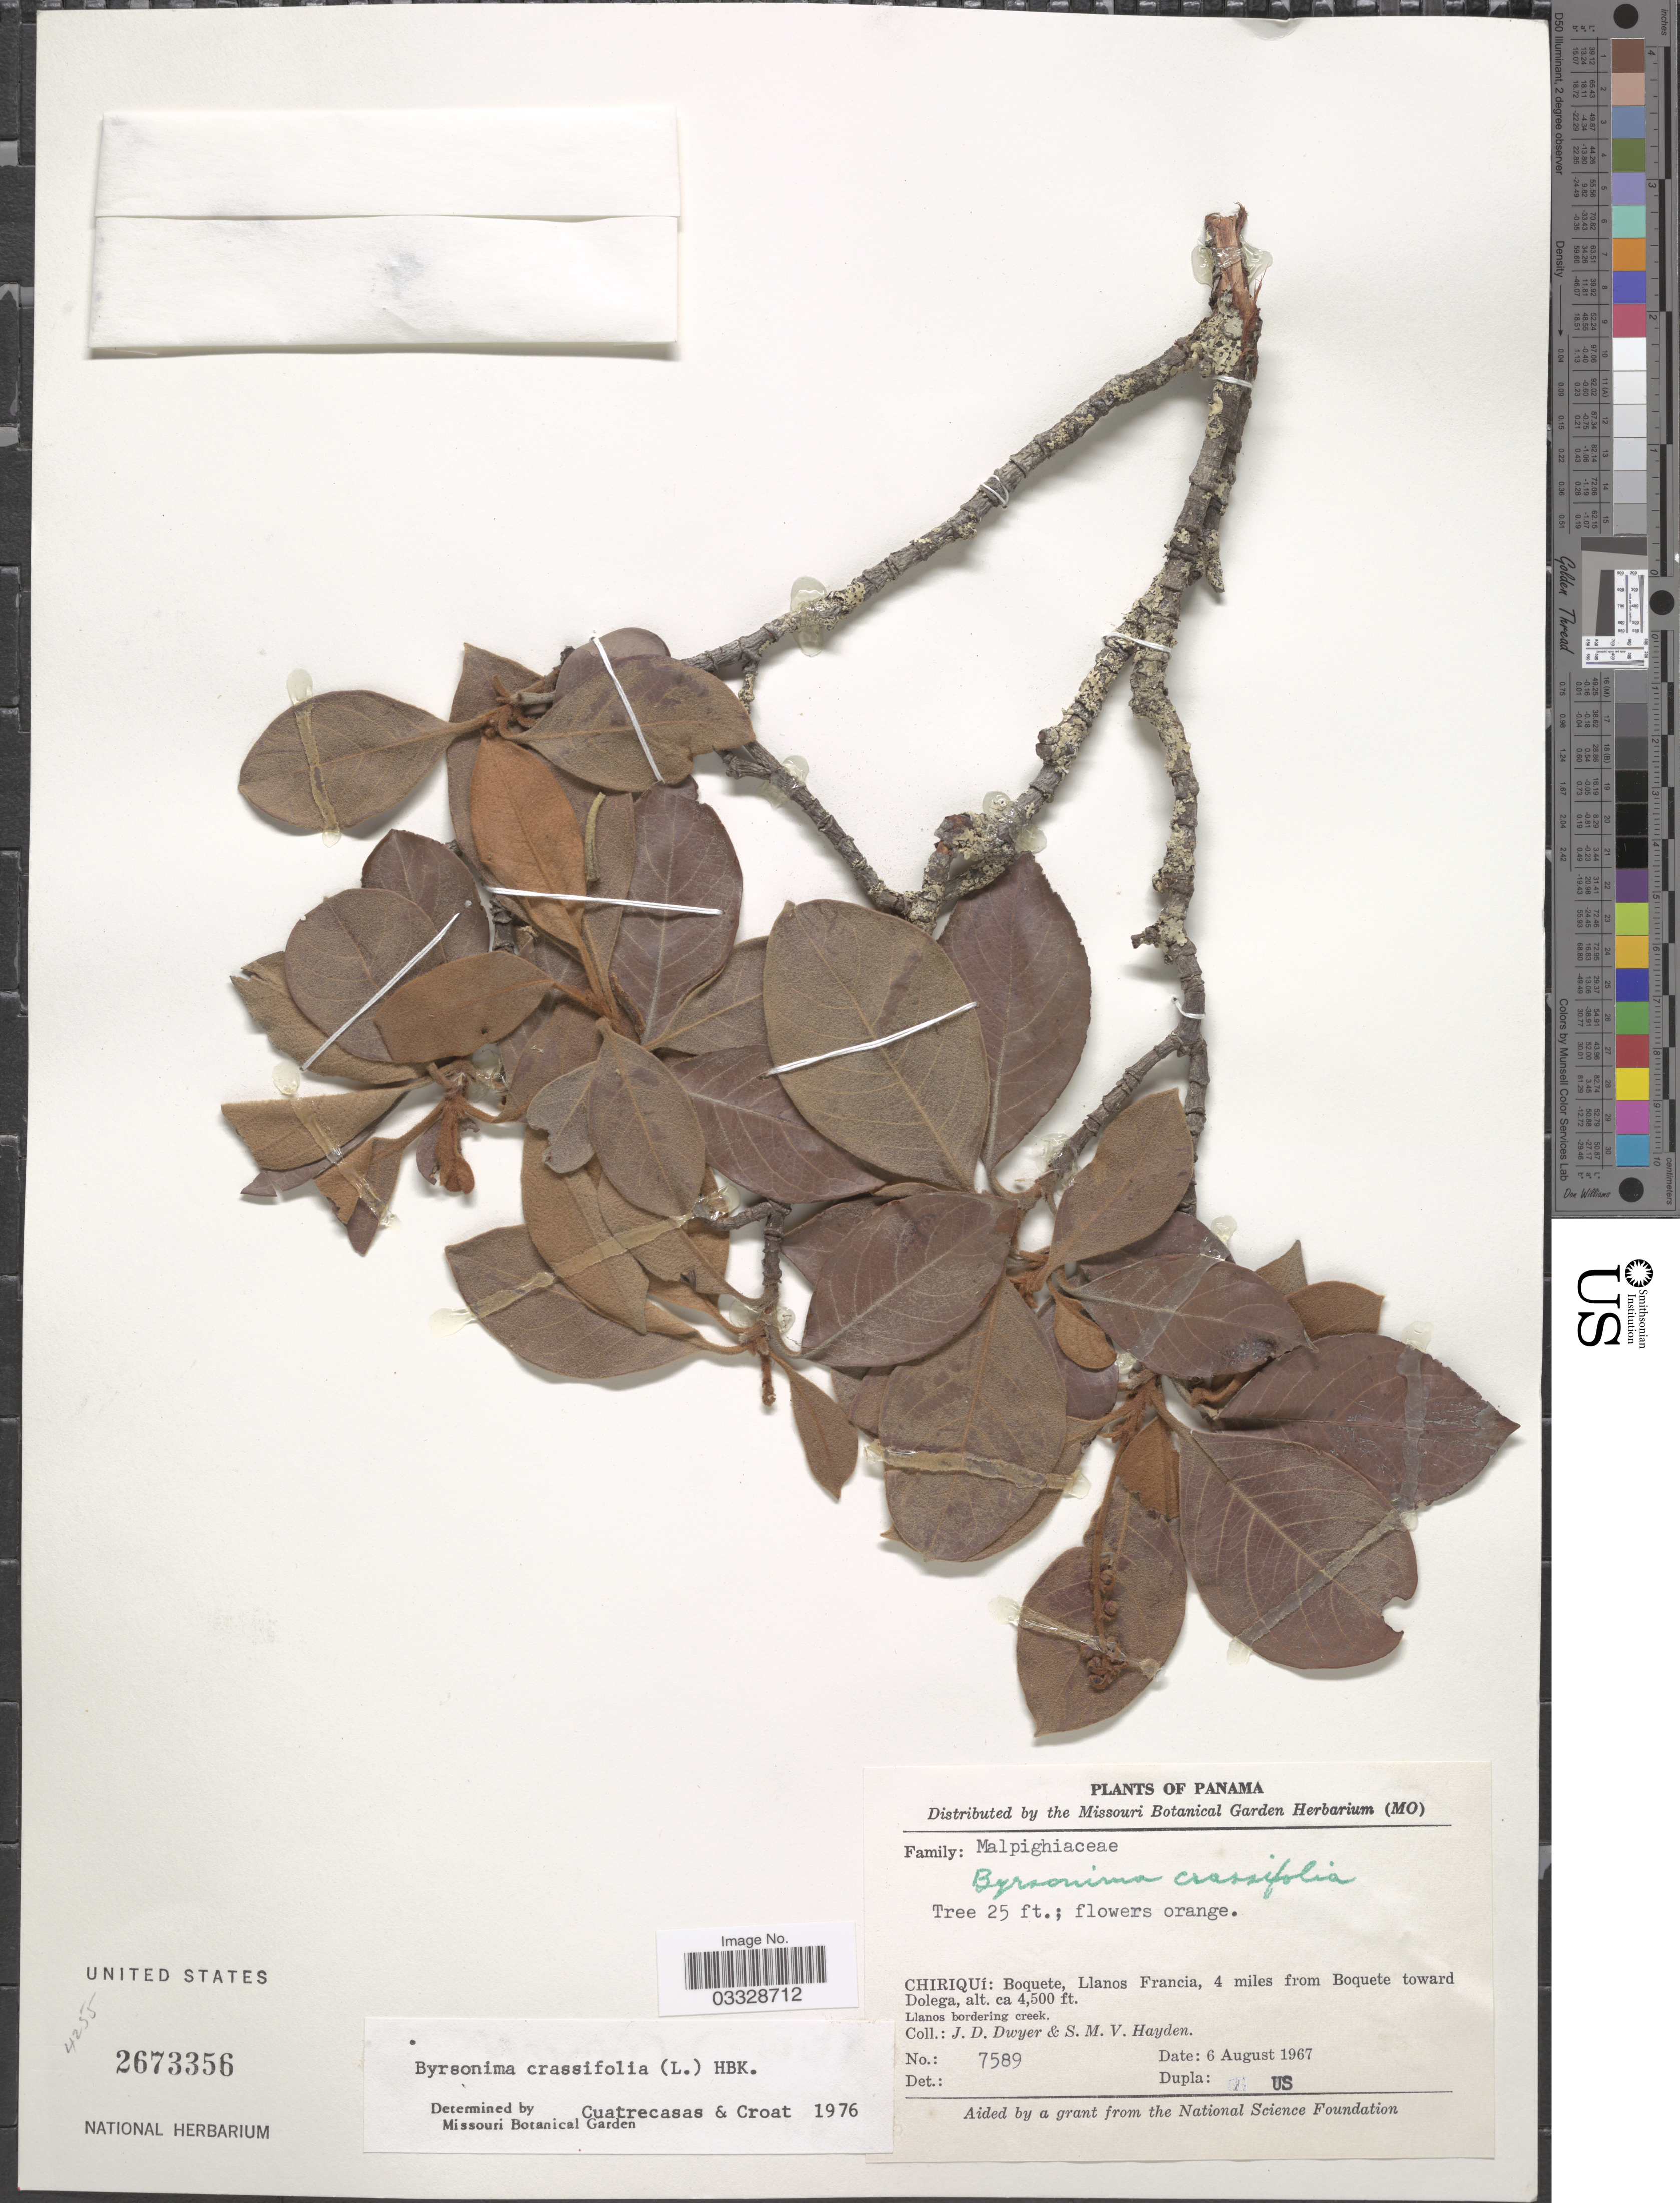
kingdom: Plantae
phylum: Tracheophyta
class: Magnoliopsida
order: Malpighiales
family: Malpighiaceae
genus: Byrsonima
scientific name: Byrsonima crassifolia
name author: (L.) Kunth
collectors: J. D. Dwyer & S. M. Hayden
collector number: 7589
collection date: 1967-08-06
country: Panama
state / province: Chiriqui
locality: Boquete, Llanos Francia, 4 miles from Boquete toward Dolega.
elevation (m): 1372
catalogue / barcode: US 2673356